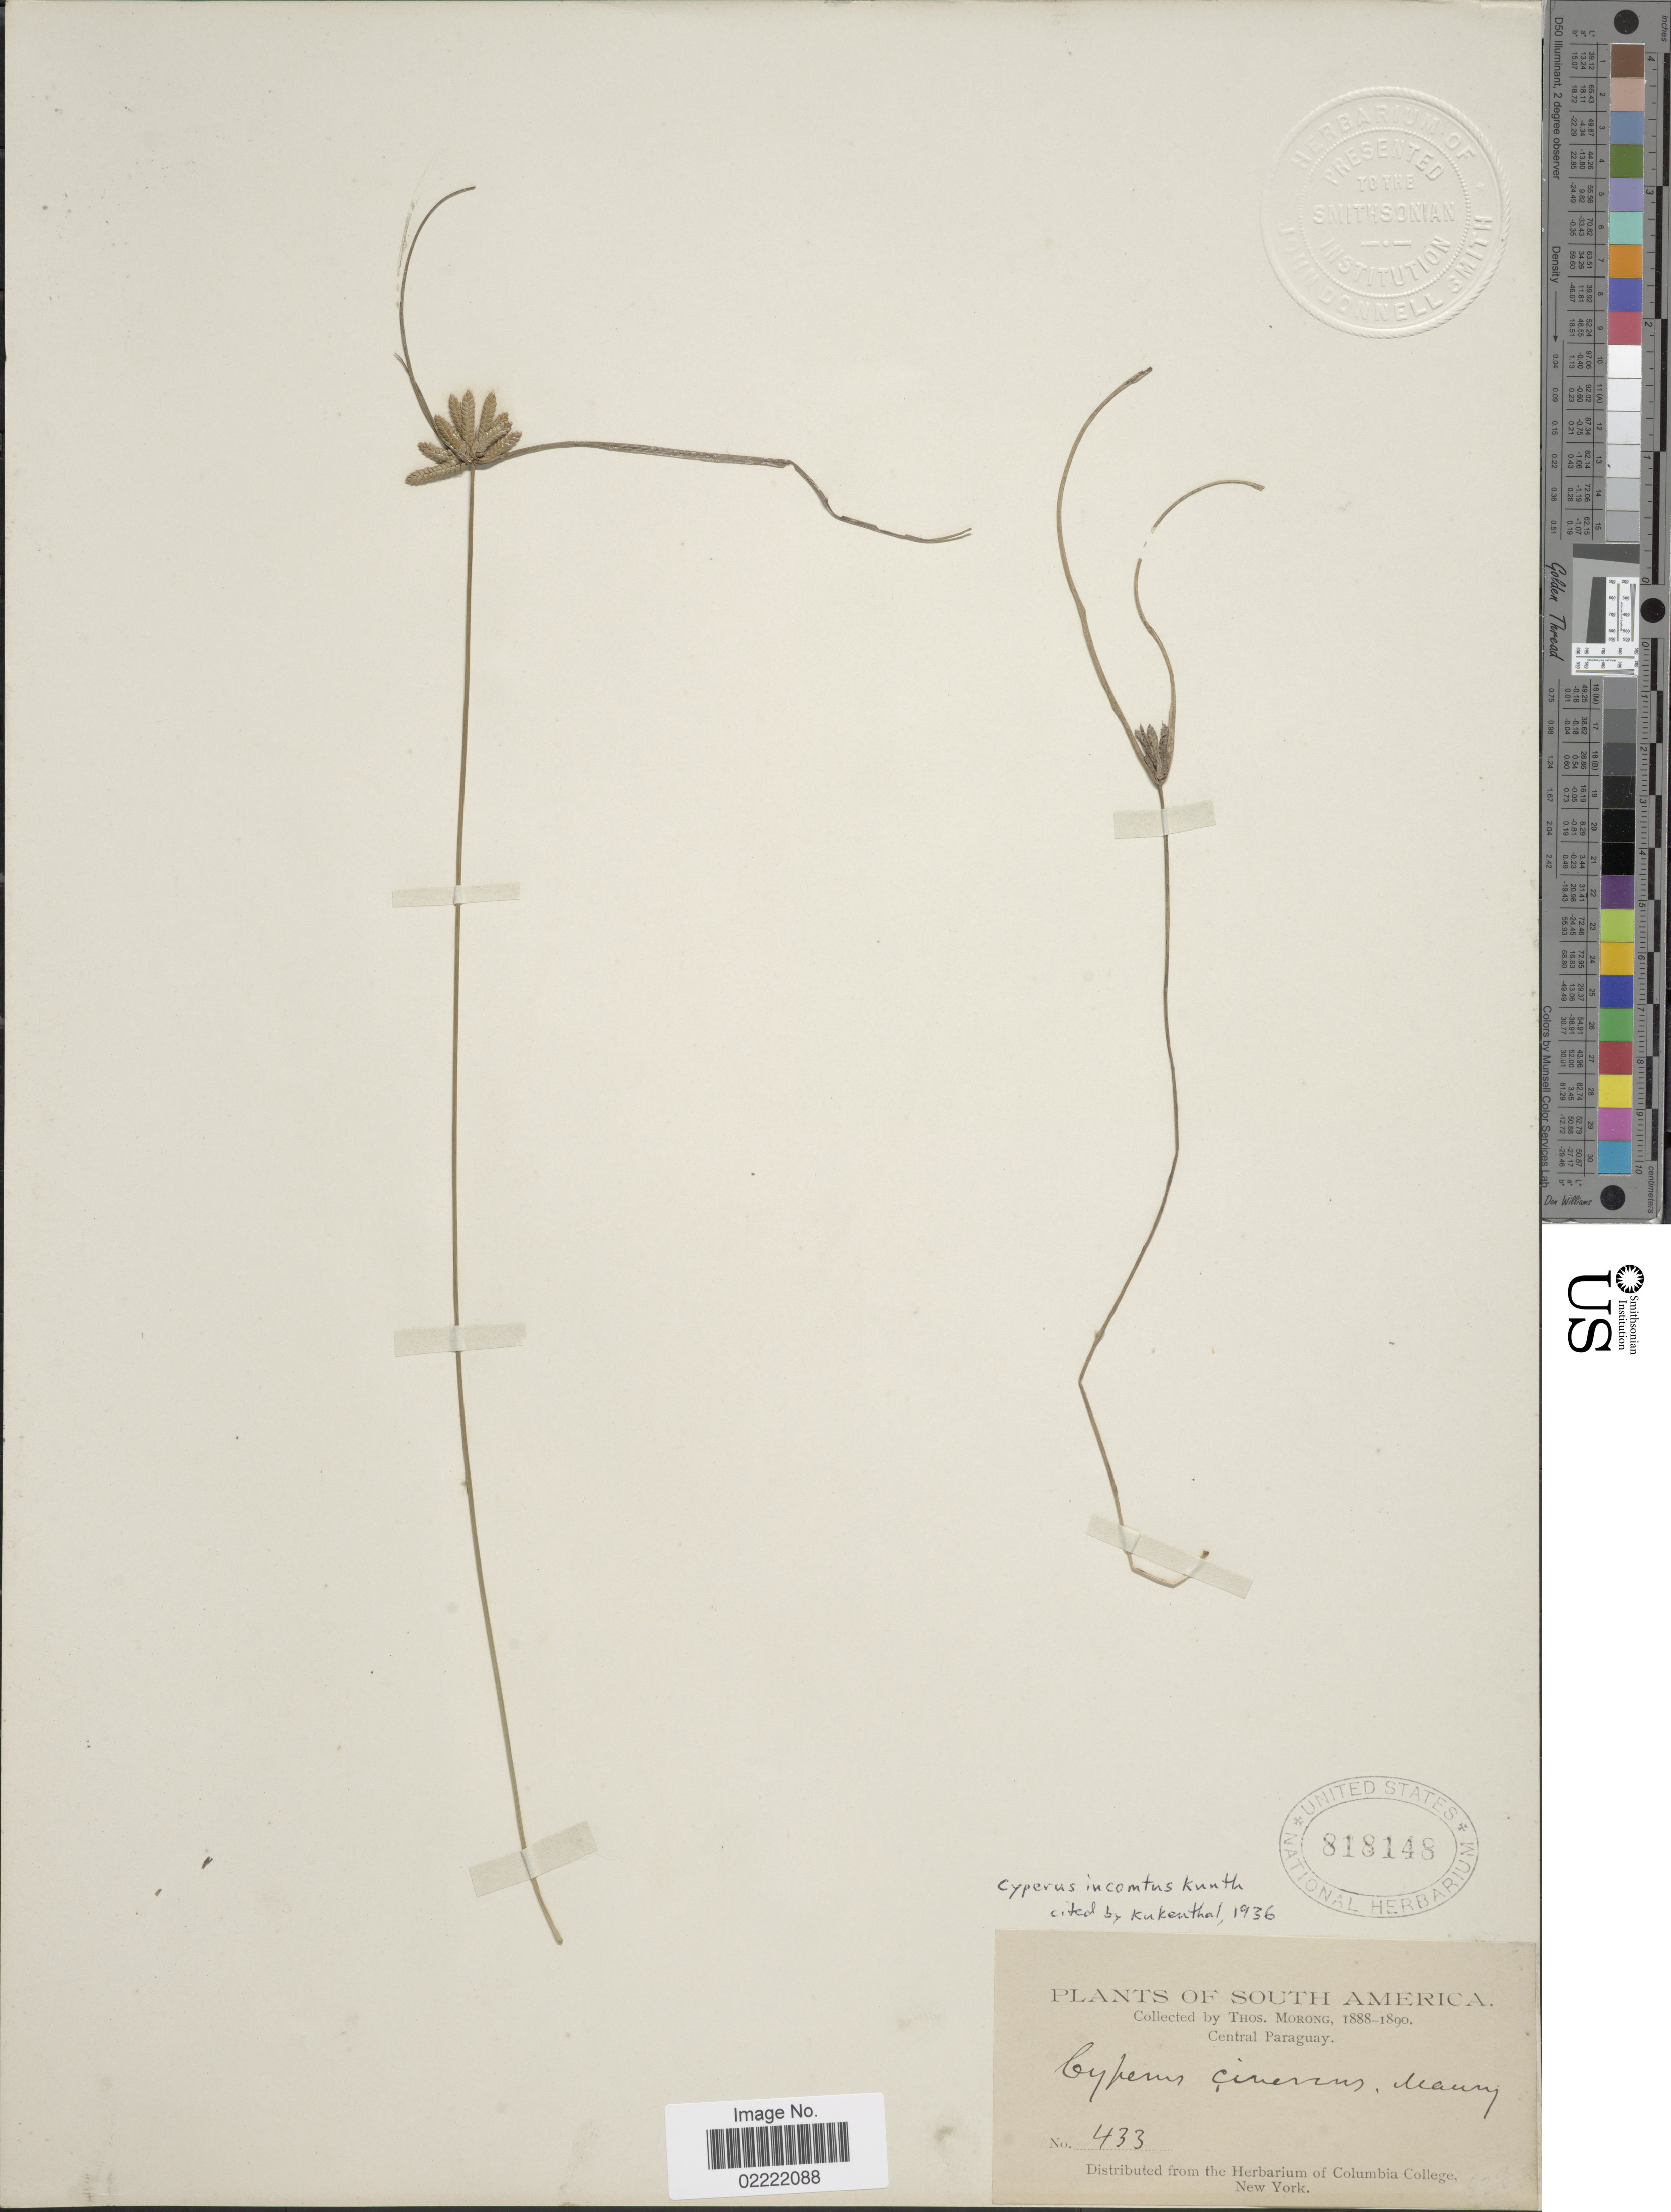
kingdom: Plantae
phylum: Tracheophyta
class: Liliopsida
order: Poales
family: Cyperaceae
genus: Cyperus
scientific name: Cyperus incomtus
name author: Kunth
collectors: T. Morong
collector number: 433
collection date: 1888/1890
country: Paraguay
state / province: Central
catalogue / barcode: US 818148